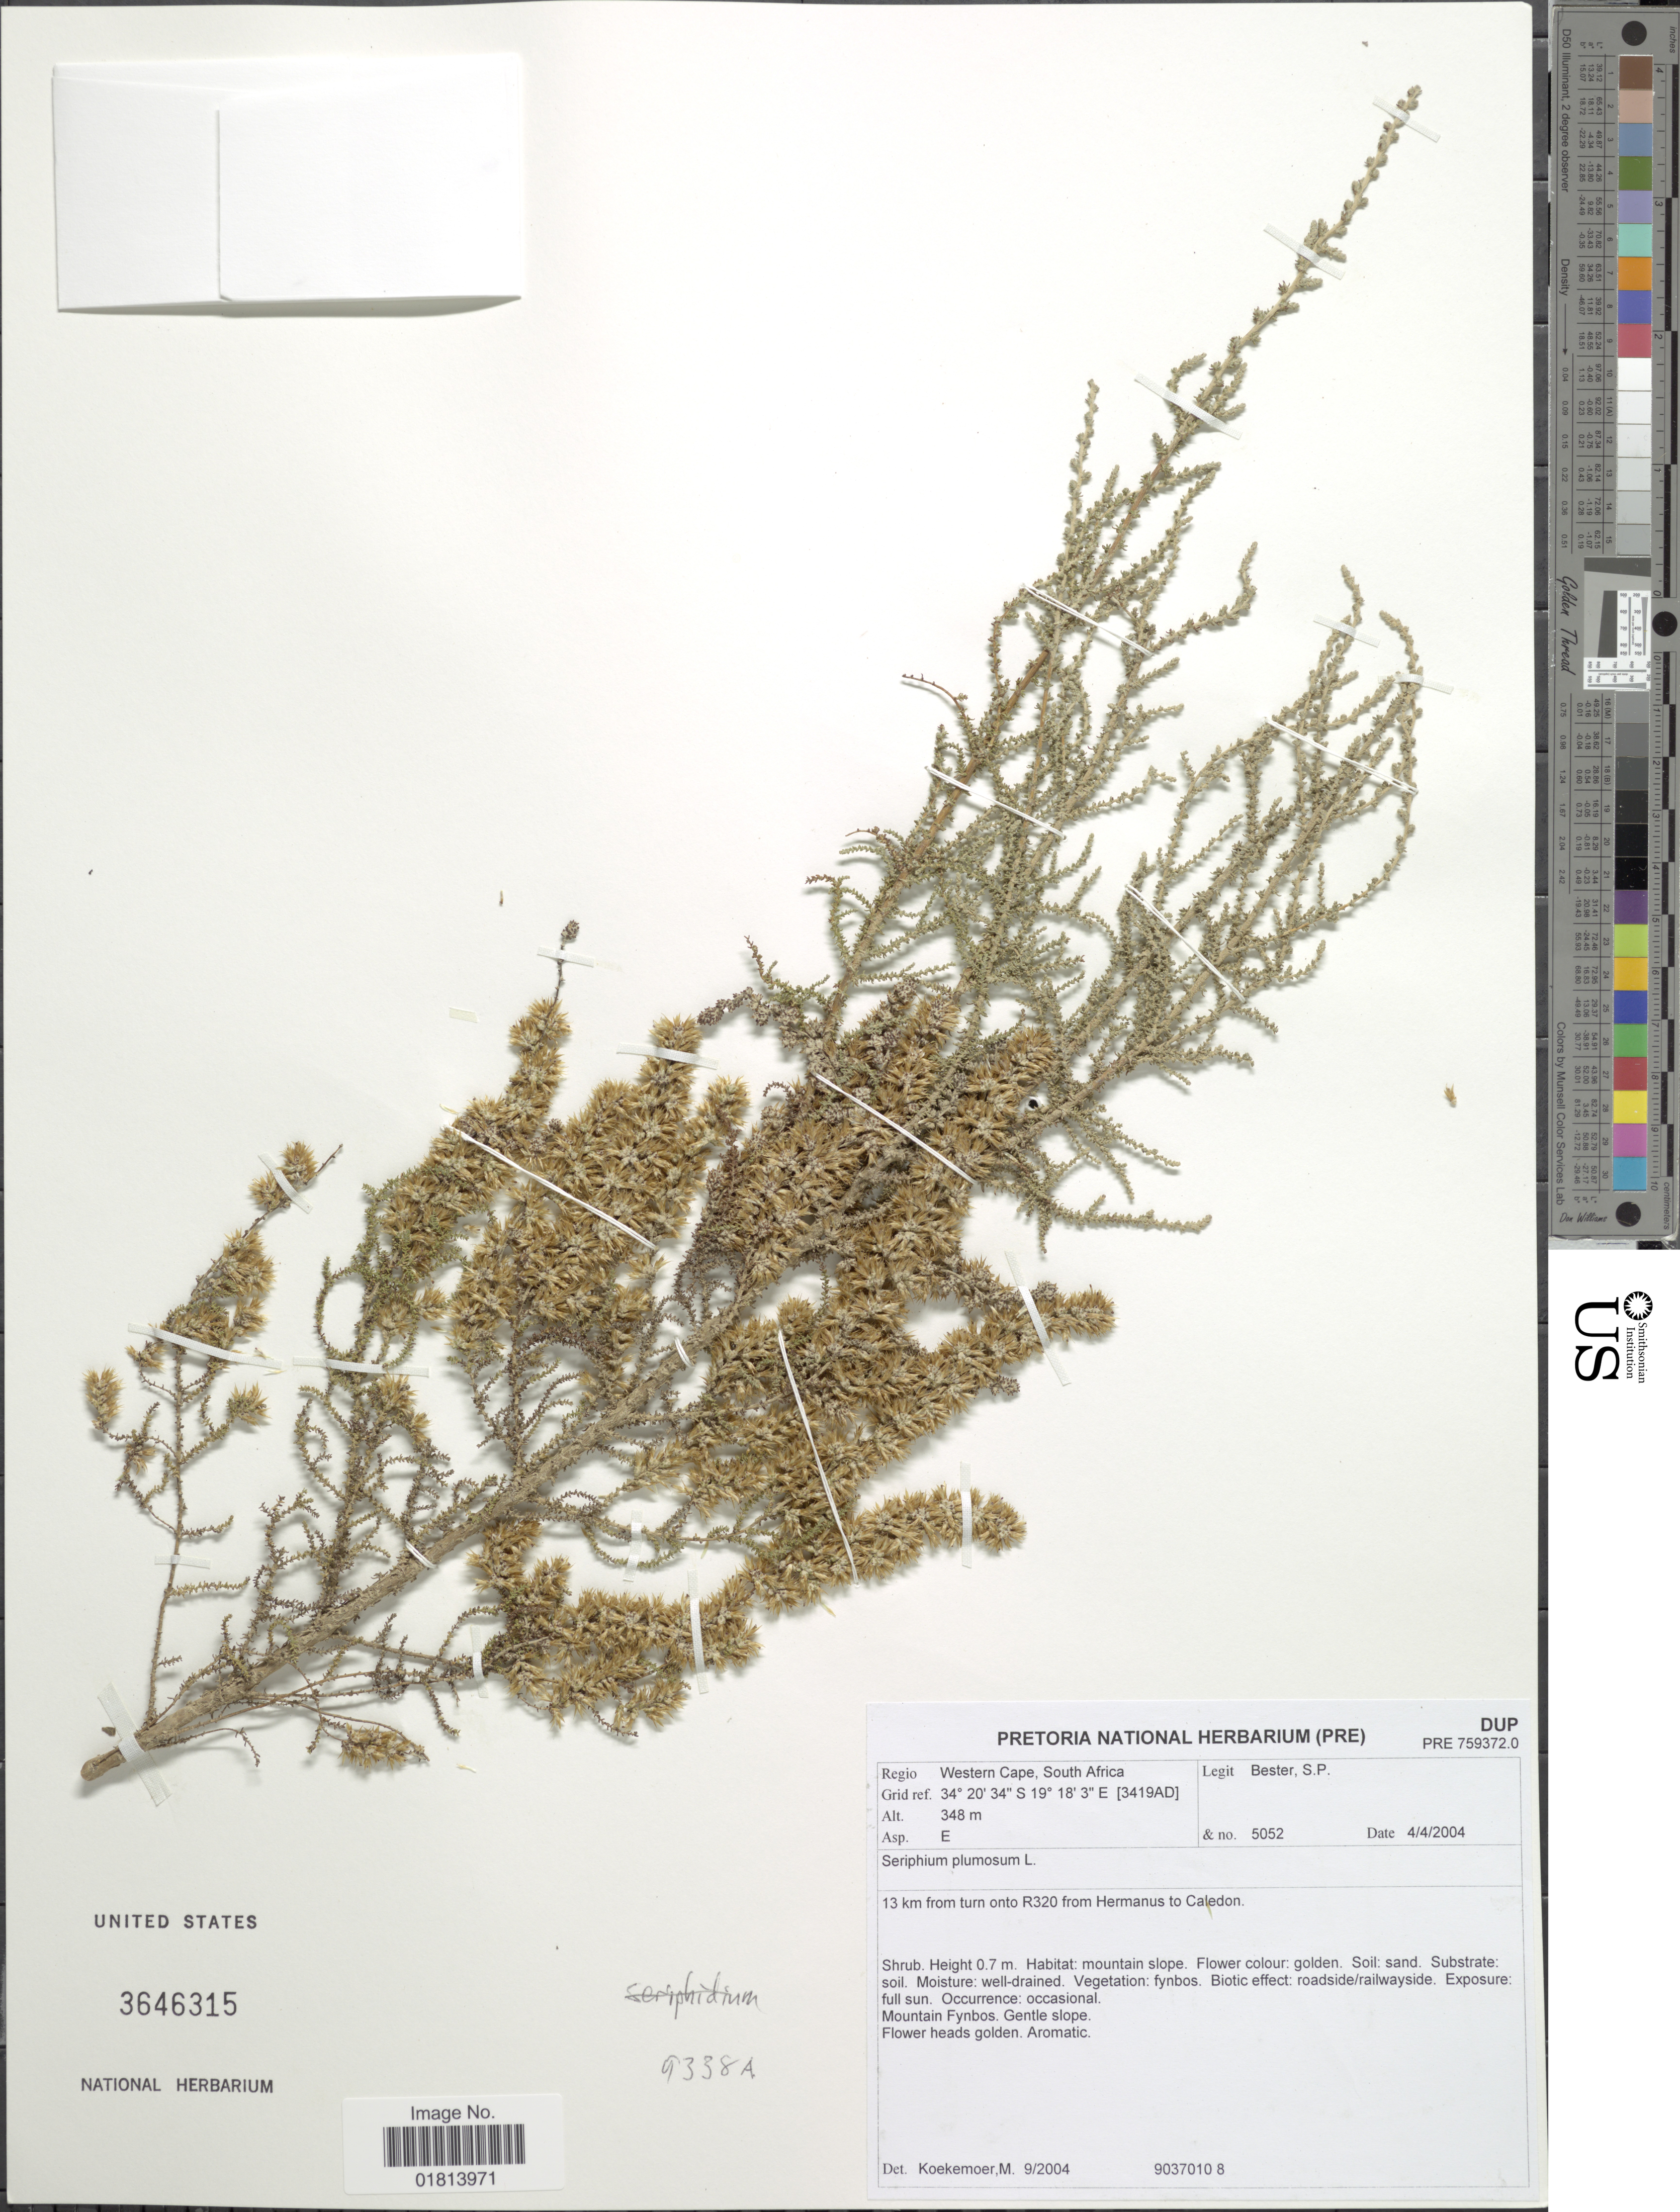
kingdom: Plantae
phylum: Tracheophyta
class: Magnoliopsida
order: Asterales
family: Asteraceae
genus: Seriphium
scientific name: Seriphium plumosum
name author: L.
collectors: S. Bester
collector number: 5052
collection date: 2004-04-04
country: South Africa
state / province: Western Cape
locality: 13 km from turn onto R320 from Hermanus to Caledon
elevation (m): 348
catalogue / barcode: US 3646315